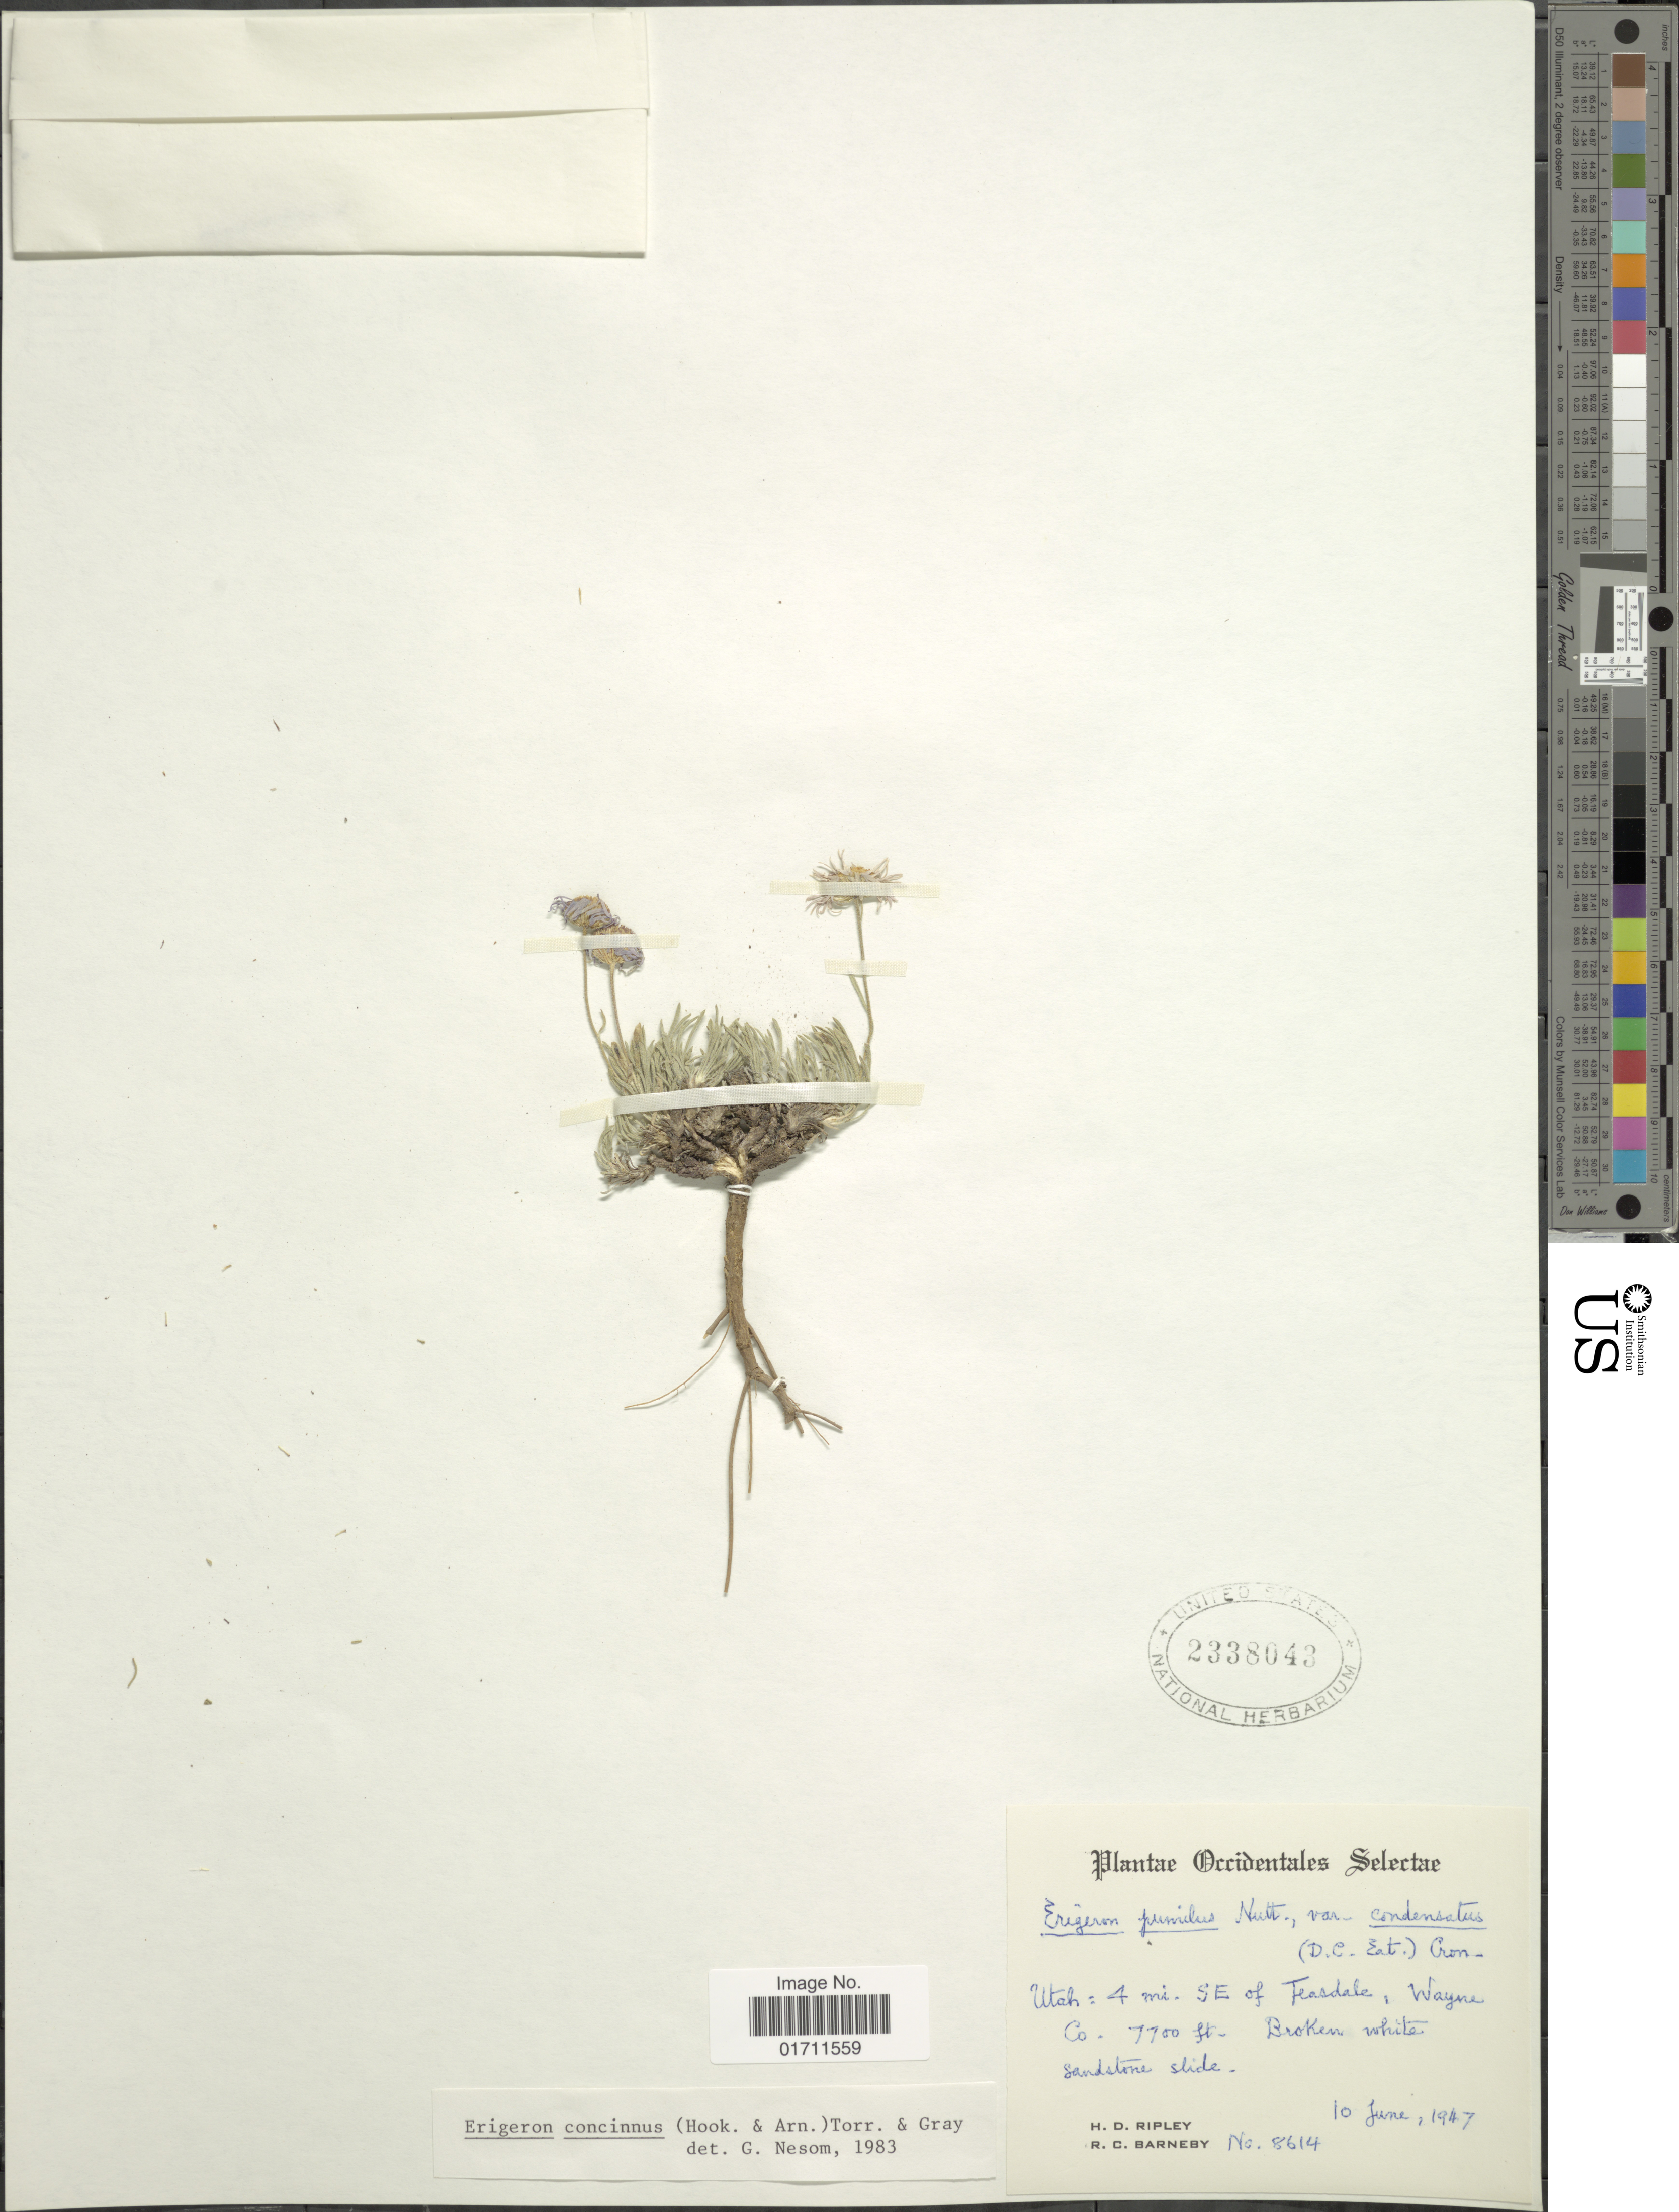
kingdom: Plantae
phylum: Tracheophyta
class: Magnoliopsida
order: Asterales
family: Asteraceae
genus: Erigeron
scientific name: Erigeron concinnus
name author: (Hook. & Arn.) Torr. & A. Gray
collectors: H. Ripley & R. C. Barneby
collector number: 8614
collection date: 1947-06-10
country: United States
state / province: Utah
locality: Occidentales Selectae, Utah = 4 mi. SE of Teardale, Wayne Co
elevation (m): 2347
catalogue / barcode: US 2338043